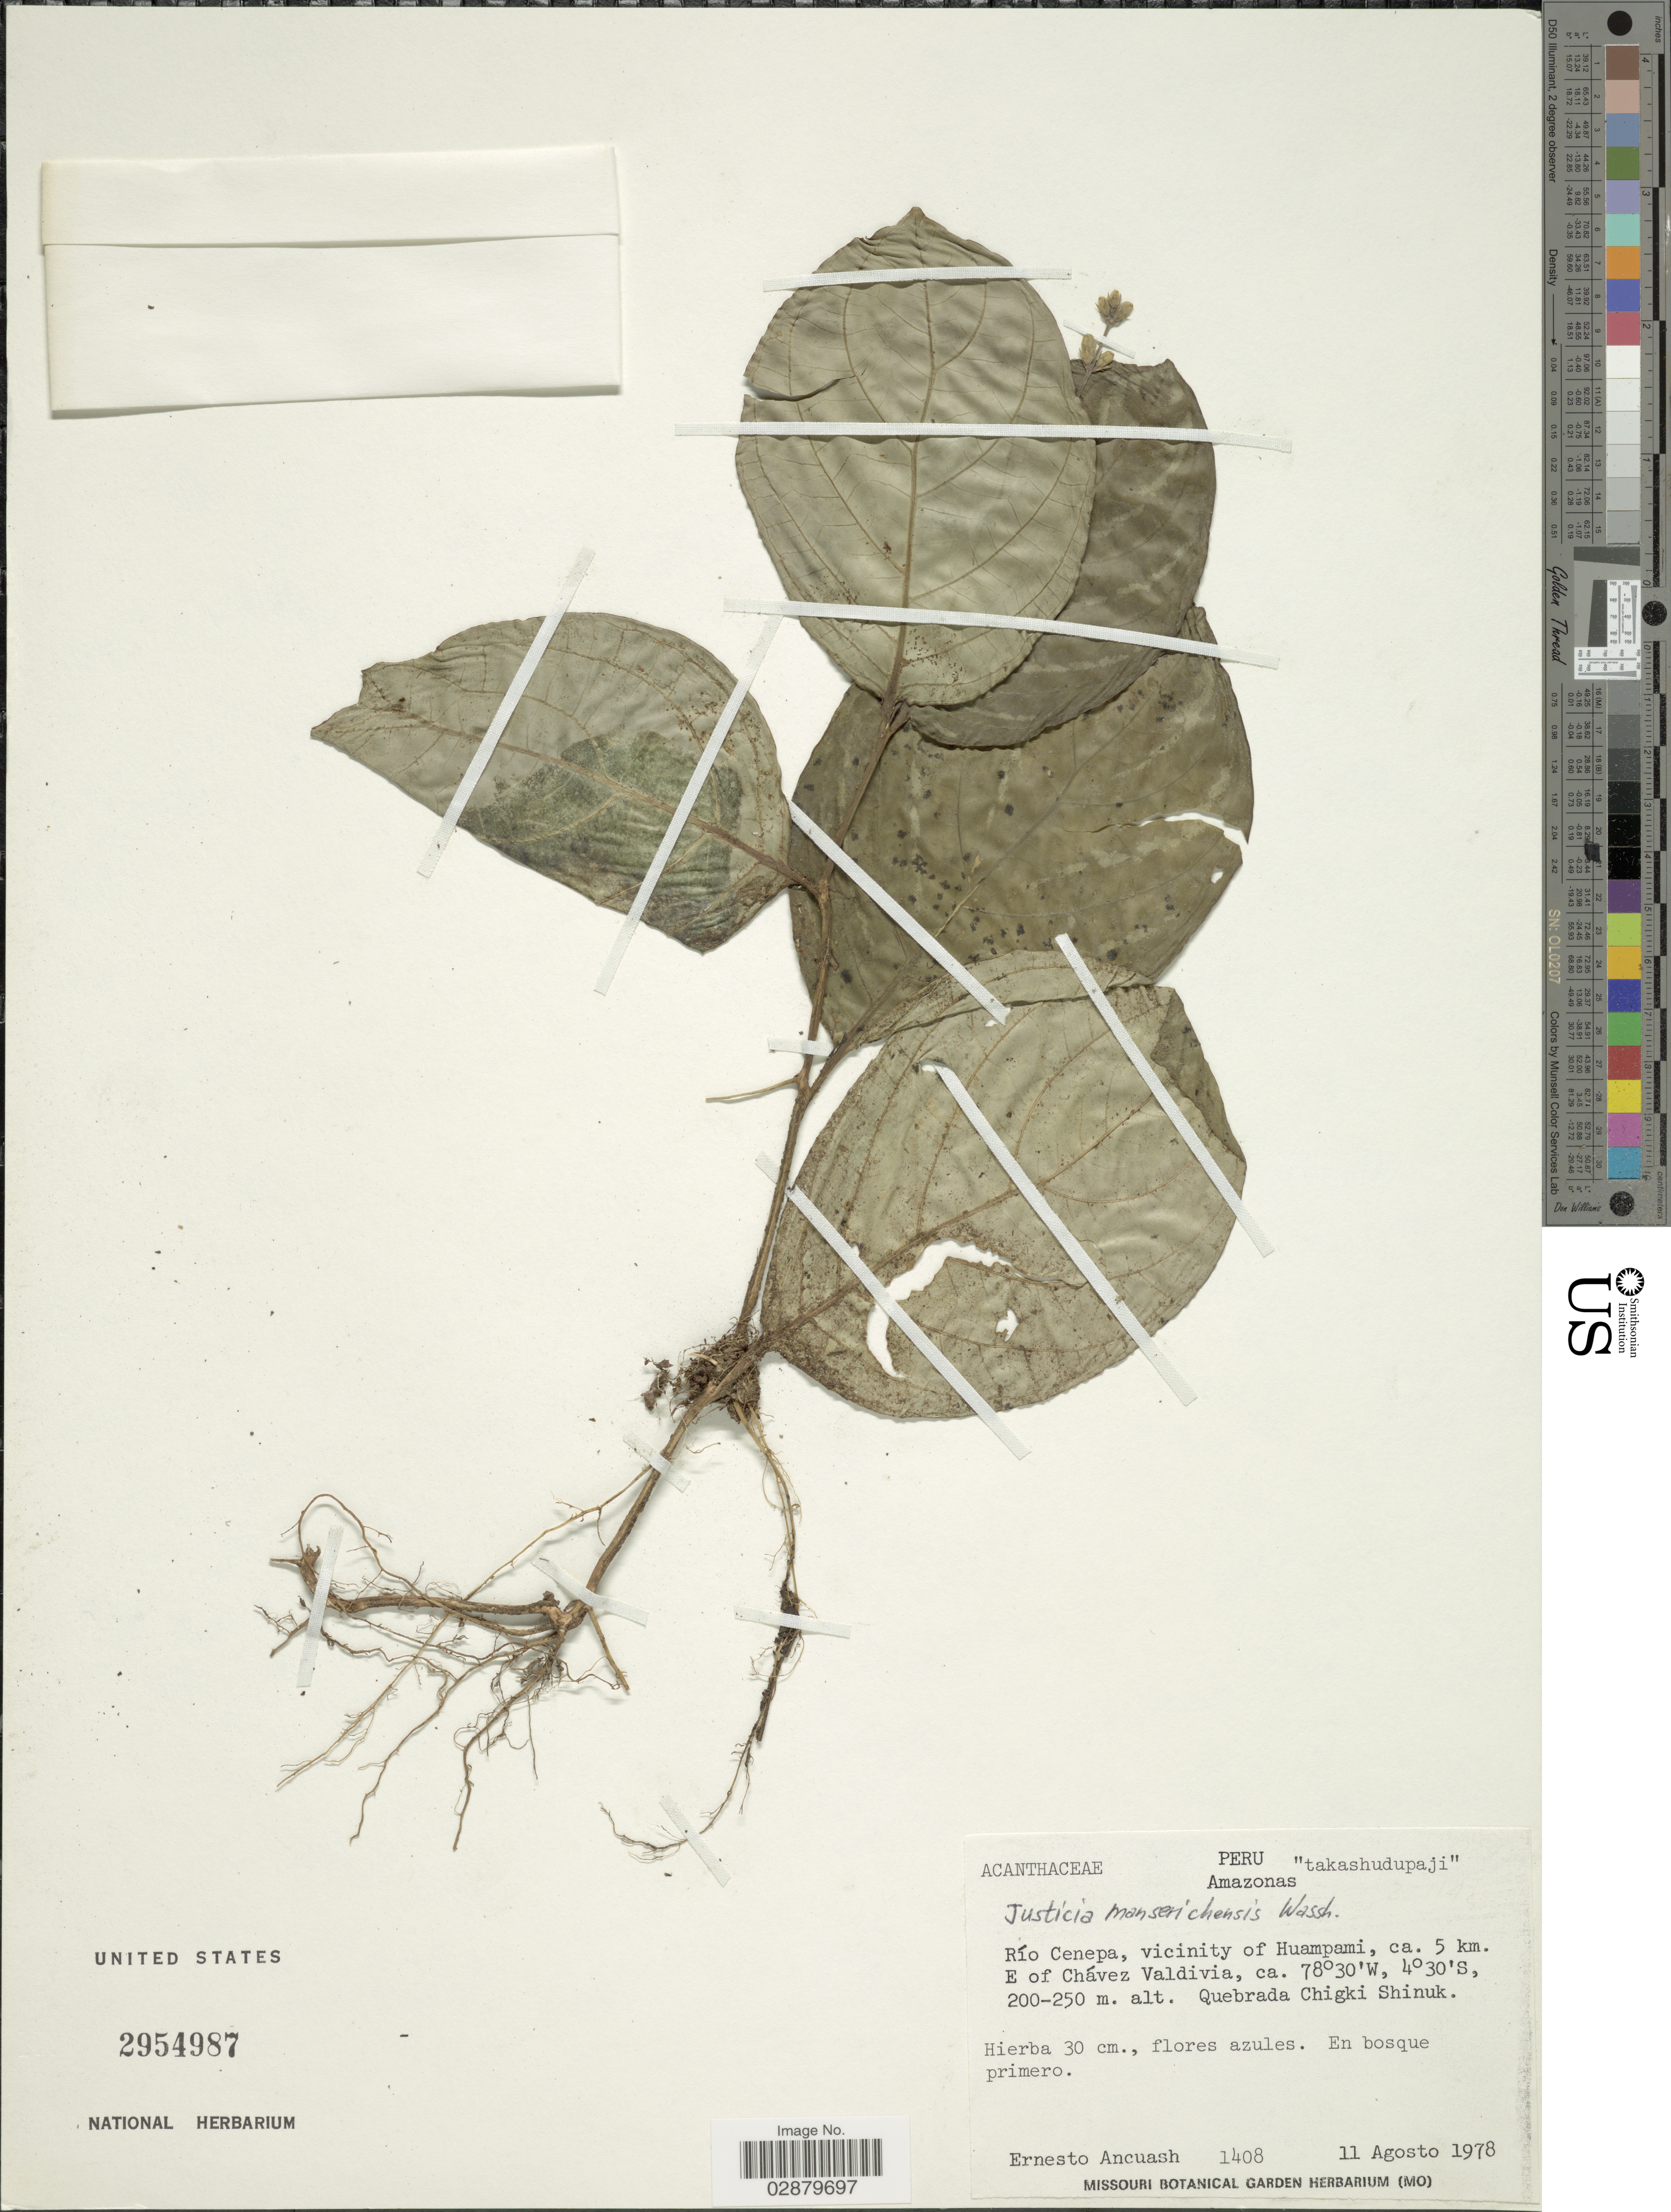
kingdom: Plantae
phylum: Tracheophyta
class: Magnoliopsida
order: Lamiales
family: Acanthaceae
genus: Justicia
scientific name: Justicia manserichensis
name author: Wassh.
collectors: E. Ancuash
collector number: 1408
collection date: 1978-08-11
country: Peru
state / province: Amazonas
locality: Río Cenepa, vicinity of Huampami, ca. 5 km. E of Chávez Valdivia. Quebrada Chigki Shinuk.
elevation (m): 200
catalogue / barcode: US 2954987